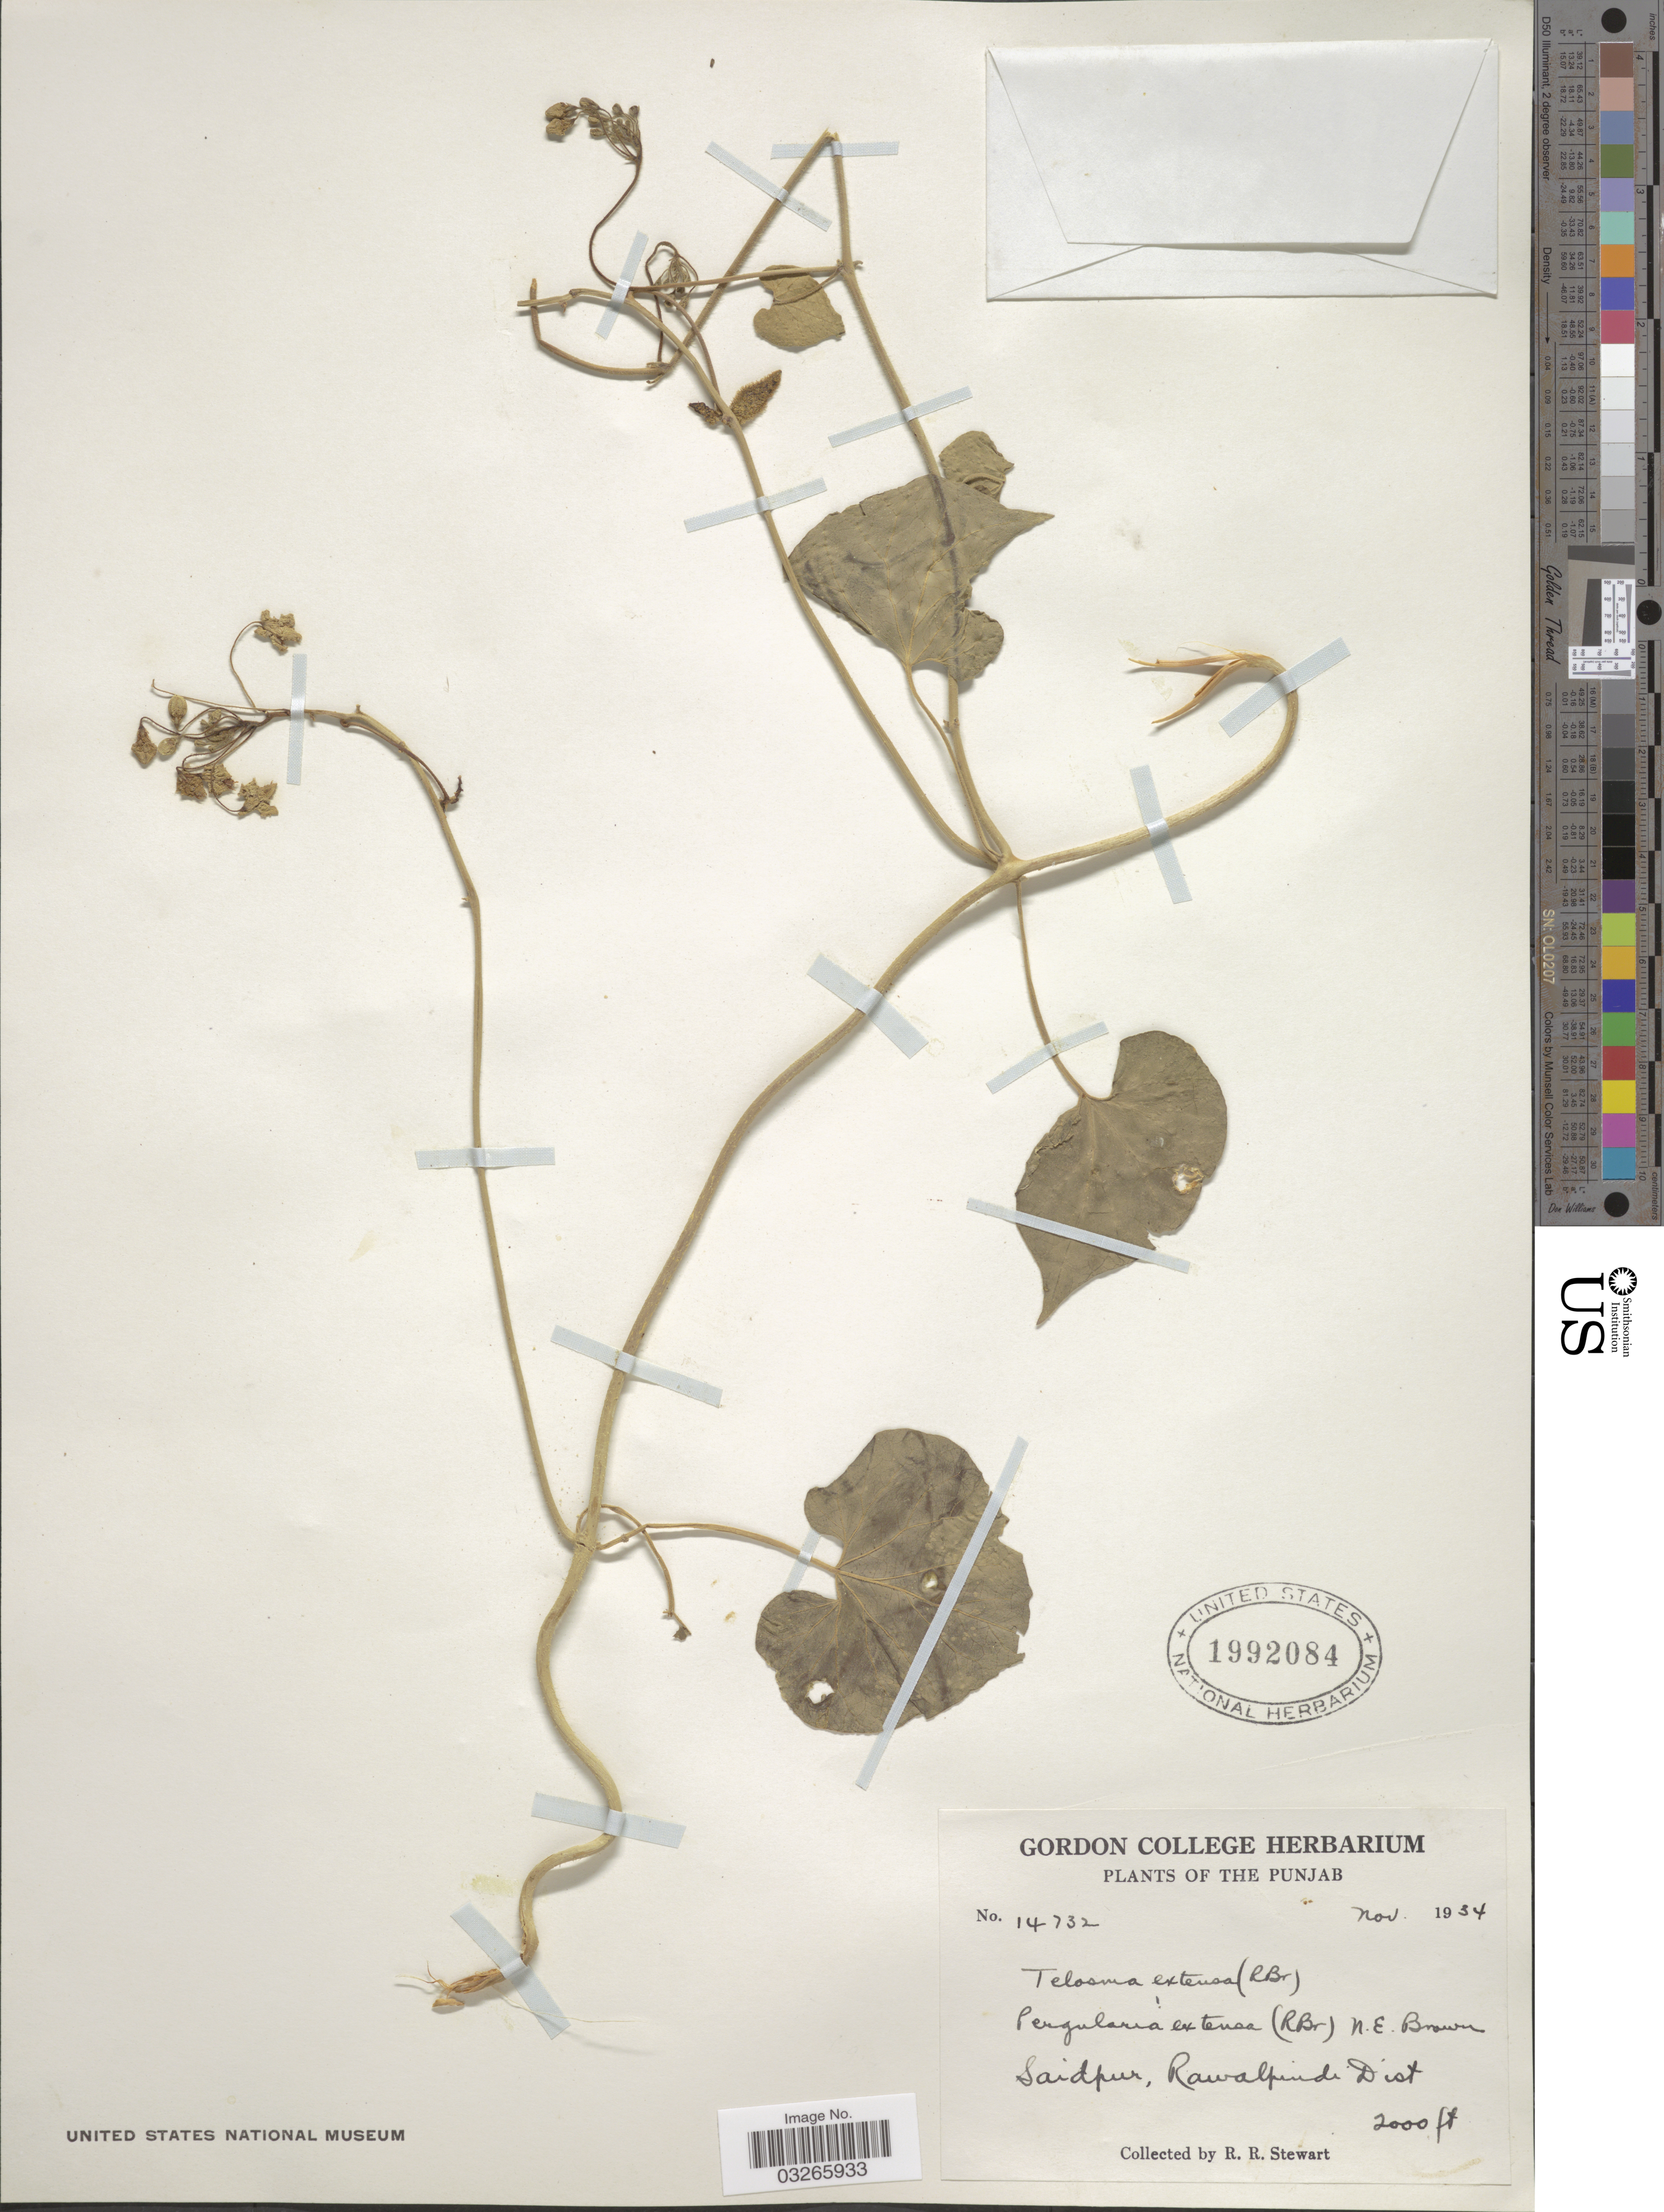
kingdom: Plantae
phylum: Tracheophyta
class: Magnoliopsida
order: Gentianales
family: Apocynaceae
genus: Doemia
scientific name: Doemia extensa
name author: (Jacq.) W.T. Aiton ex Schult.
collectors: R. Stewart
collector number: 14732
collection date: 1934-11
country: Pakistan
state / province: Punjab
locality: Saidpur, Rawalpindi Dist.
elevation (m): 610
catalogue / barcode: US 1992084